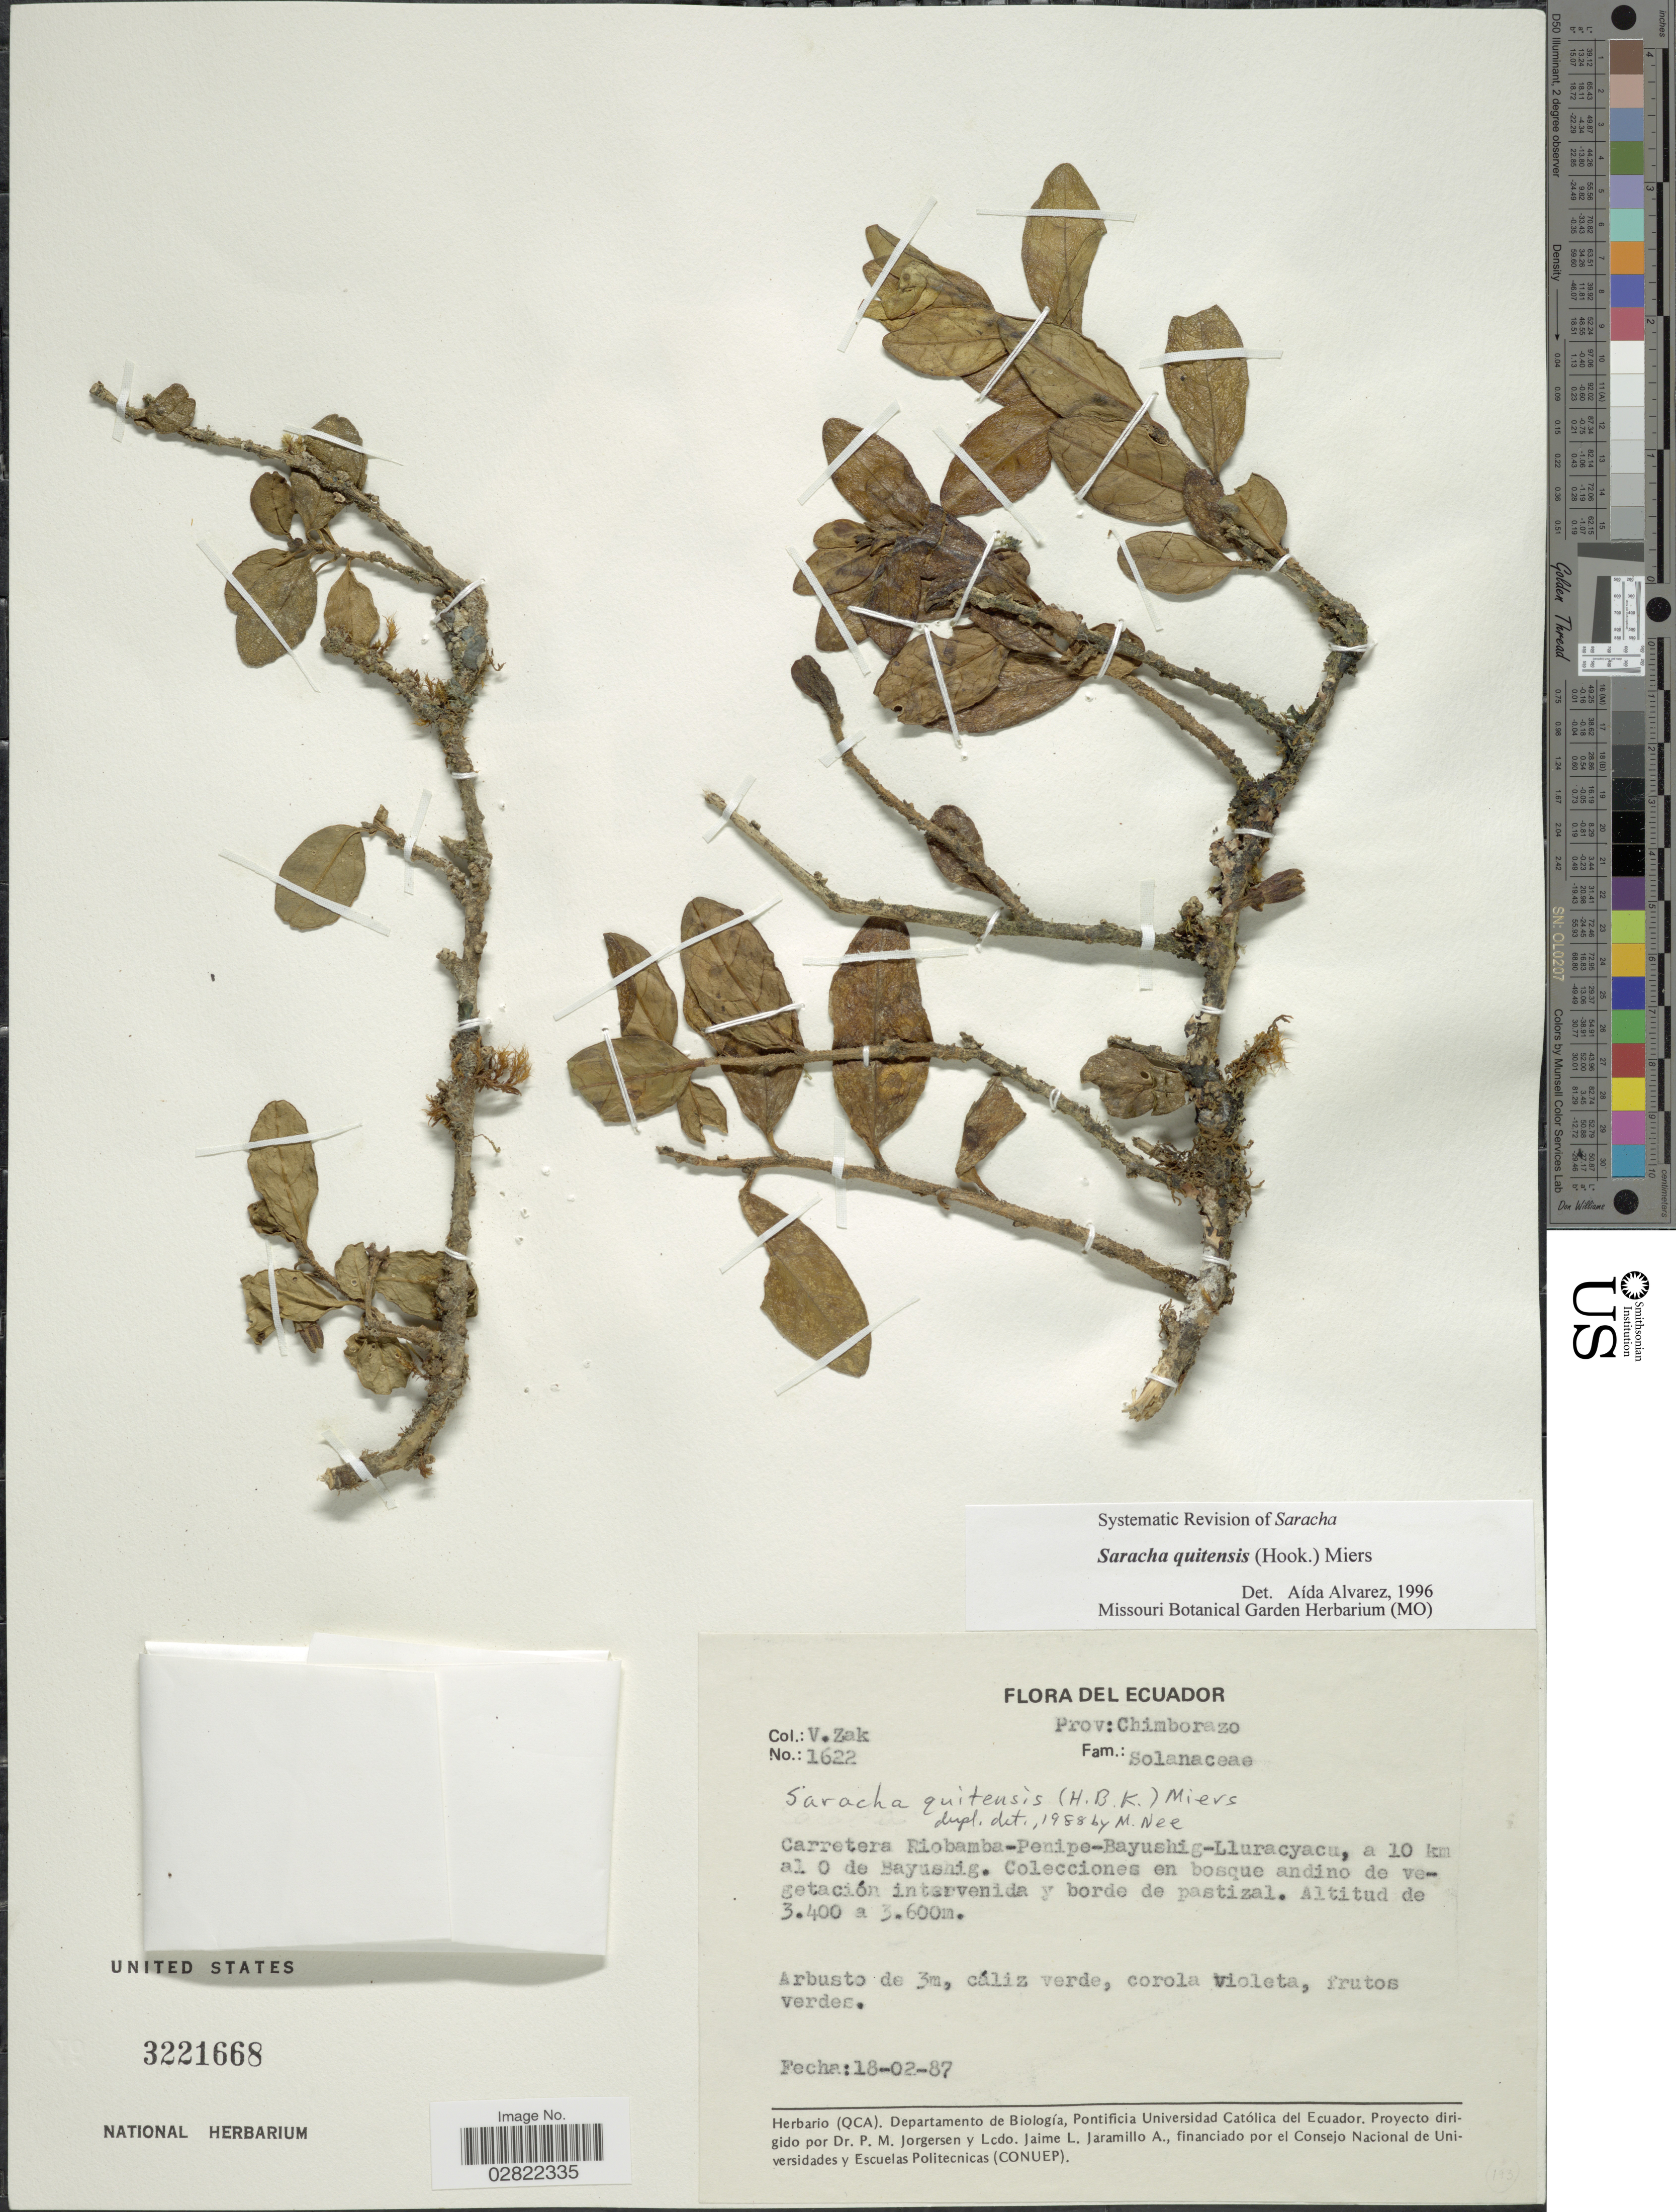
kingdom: Plantae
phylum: Tracheophyta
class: Magnoliopsida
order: Solanales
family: Solanaceae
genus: Saracha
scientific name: Saracha quitensis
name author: (Hook.) Miers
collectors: V. Zak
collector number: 1622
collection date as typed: Transcribed d/m/y: 18/2/87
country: Ecuador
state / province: Chimborazo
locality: Prov: Chimborazo, Carretera Riobamba-Penipe-Bayushig-Lluracyacu, a 10 km al O de Bayushig.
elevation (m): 3400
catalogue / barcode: US 3221668